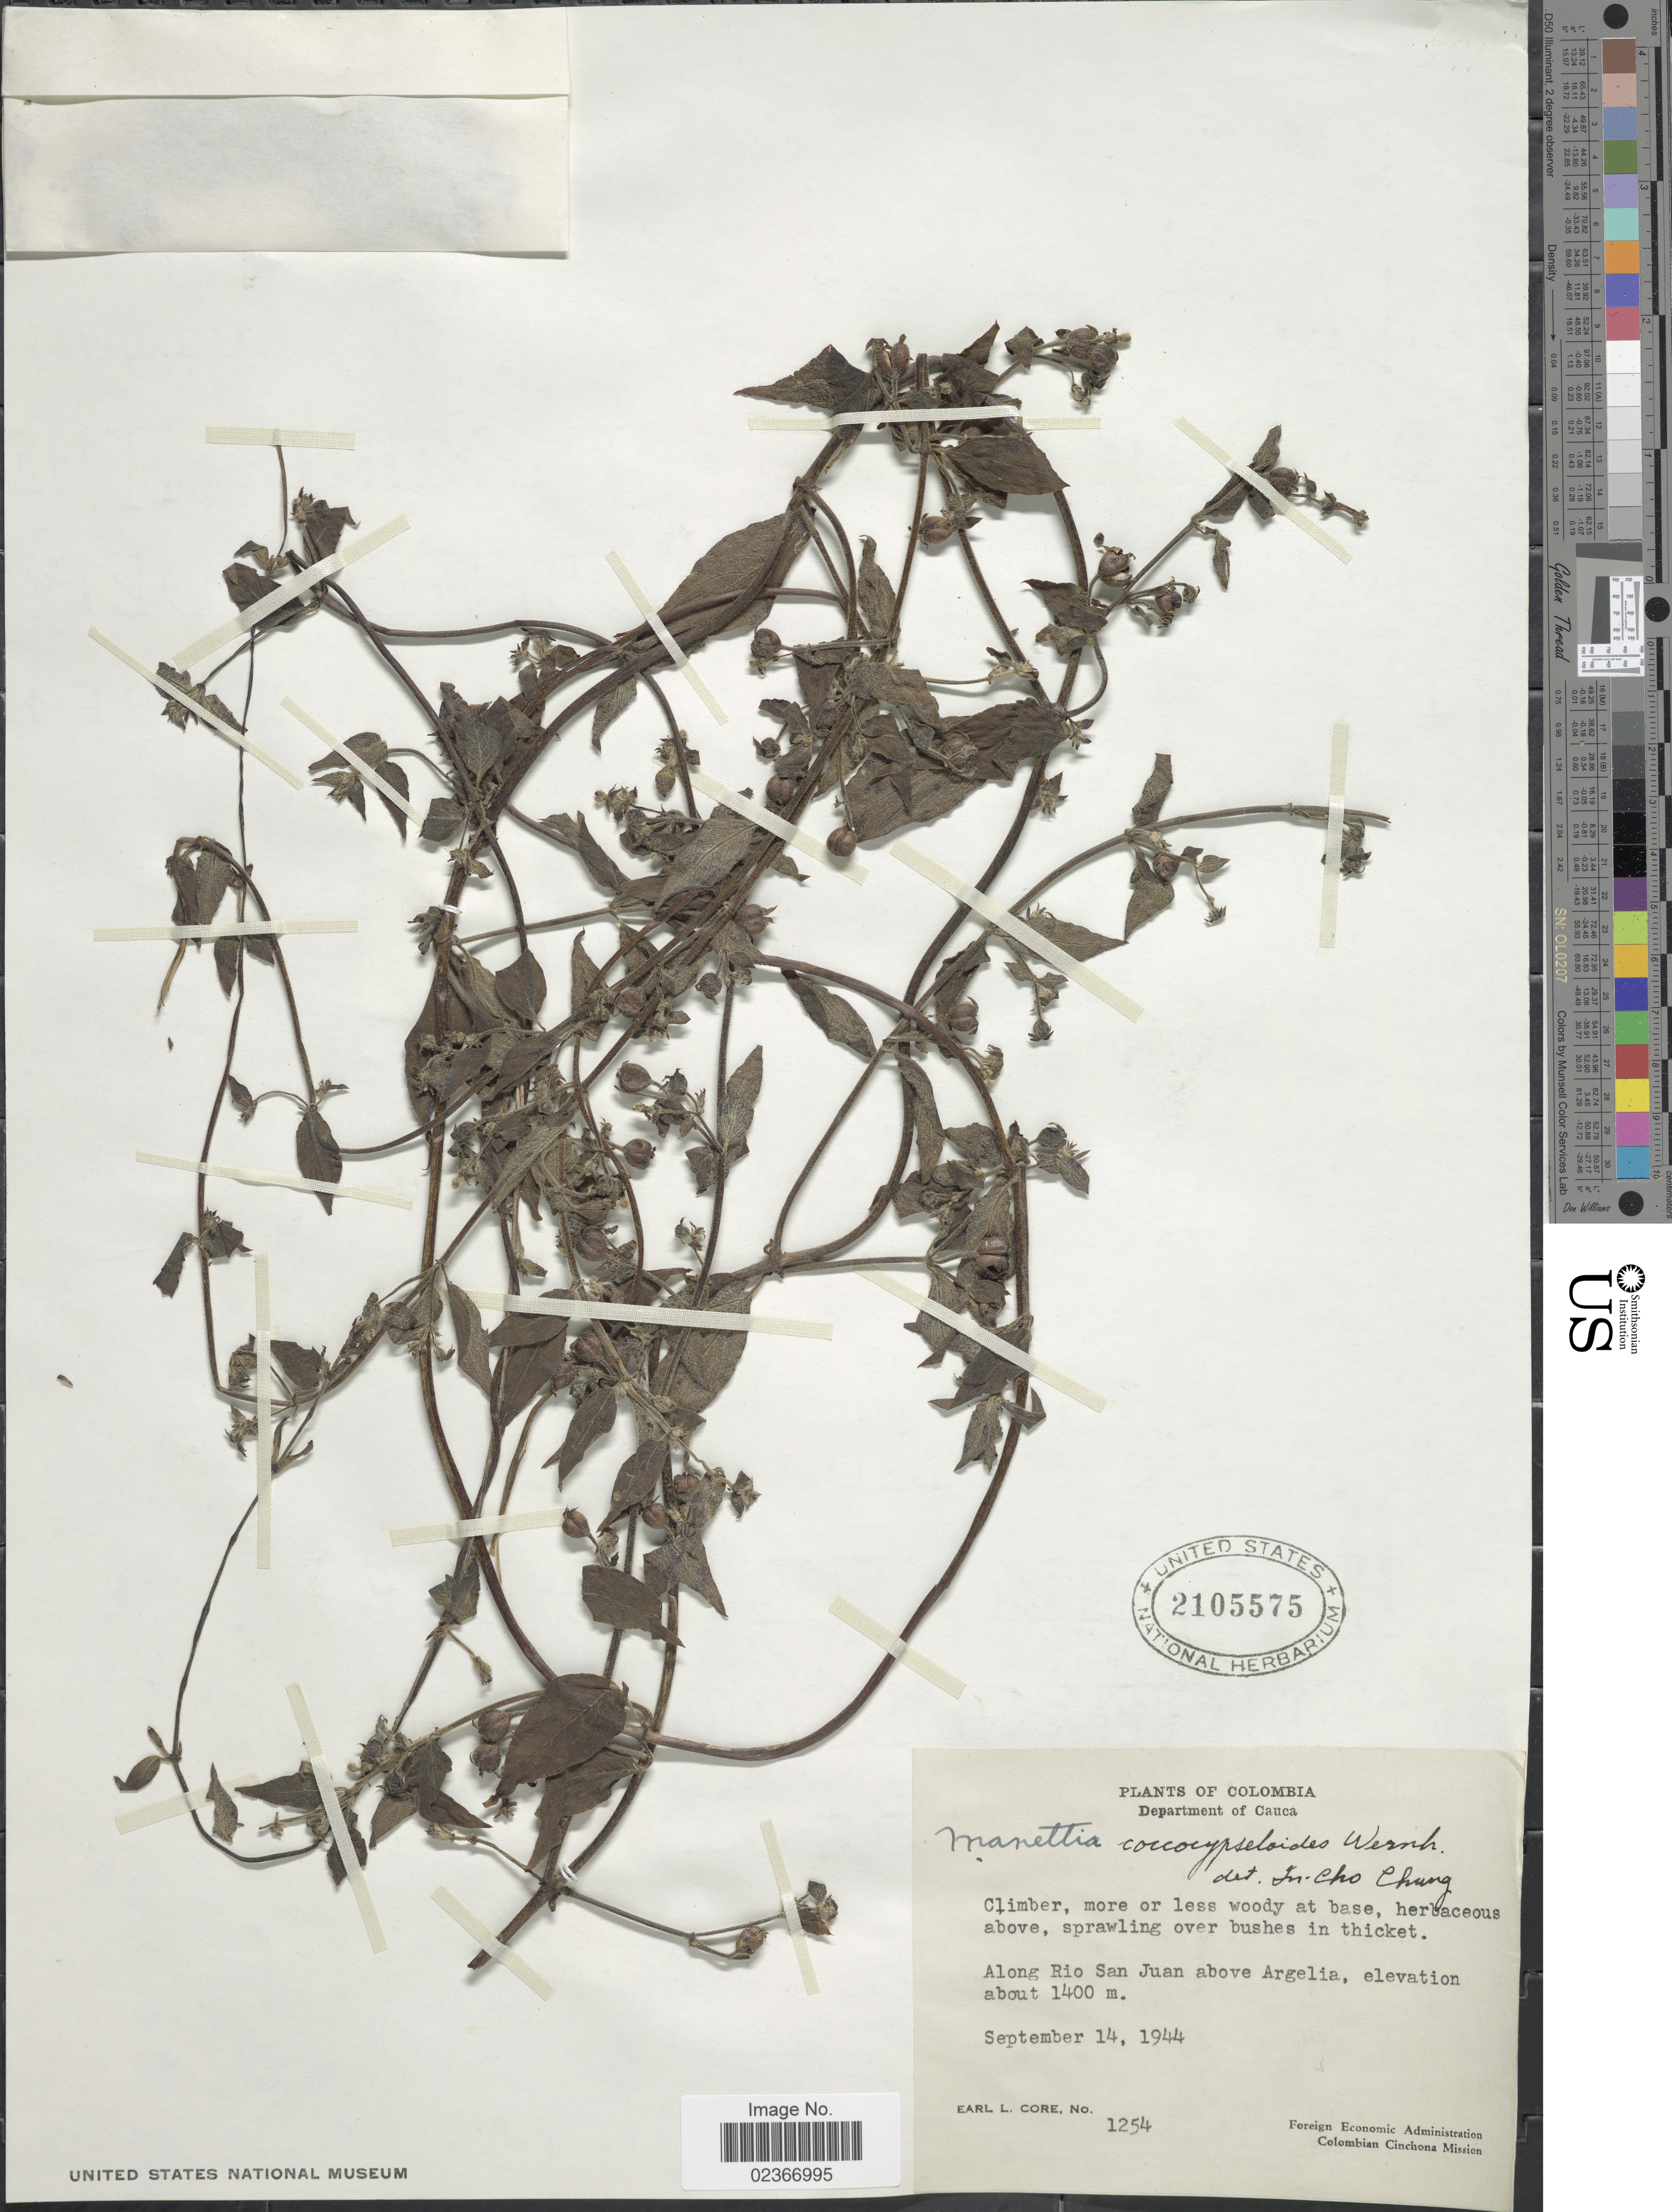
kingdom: Plantae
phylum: Tracheophyta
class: Magnoliopsida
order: Gentianales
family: Rubiaceae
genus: Manettia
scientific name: Manettia coccocypseloides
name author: Wernham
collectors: E. L. Core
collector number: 1254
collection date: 1944-09-14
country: Colombia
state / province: Cauca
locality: Department of Cauca. Along Rio San Juan above Argelia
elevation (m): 1400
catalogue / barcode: US 2105575